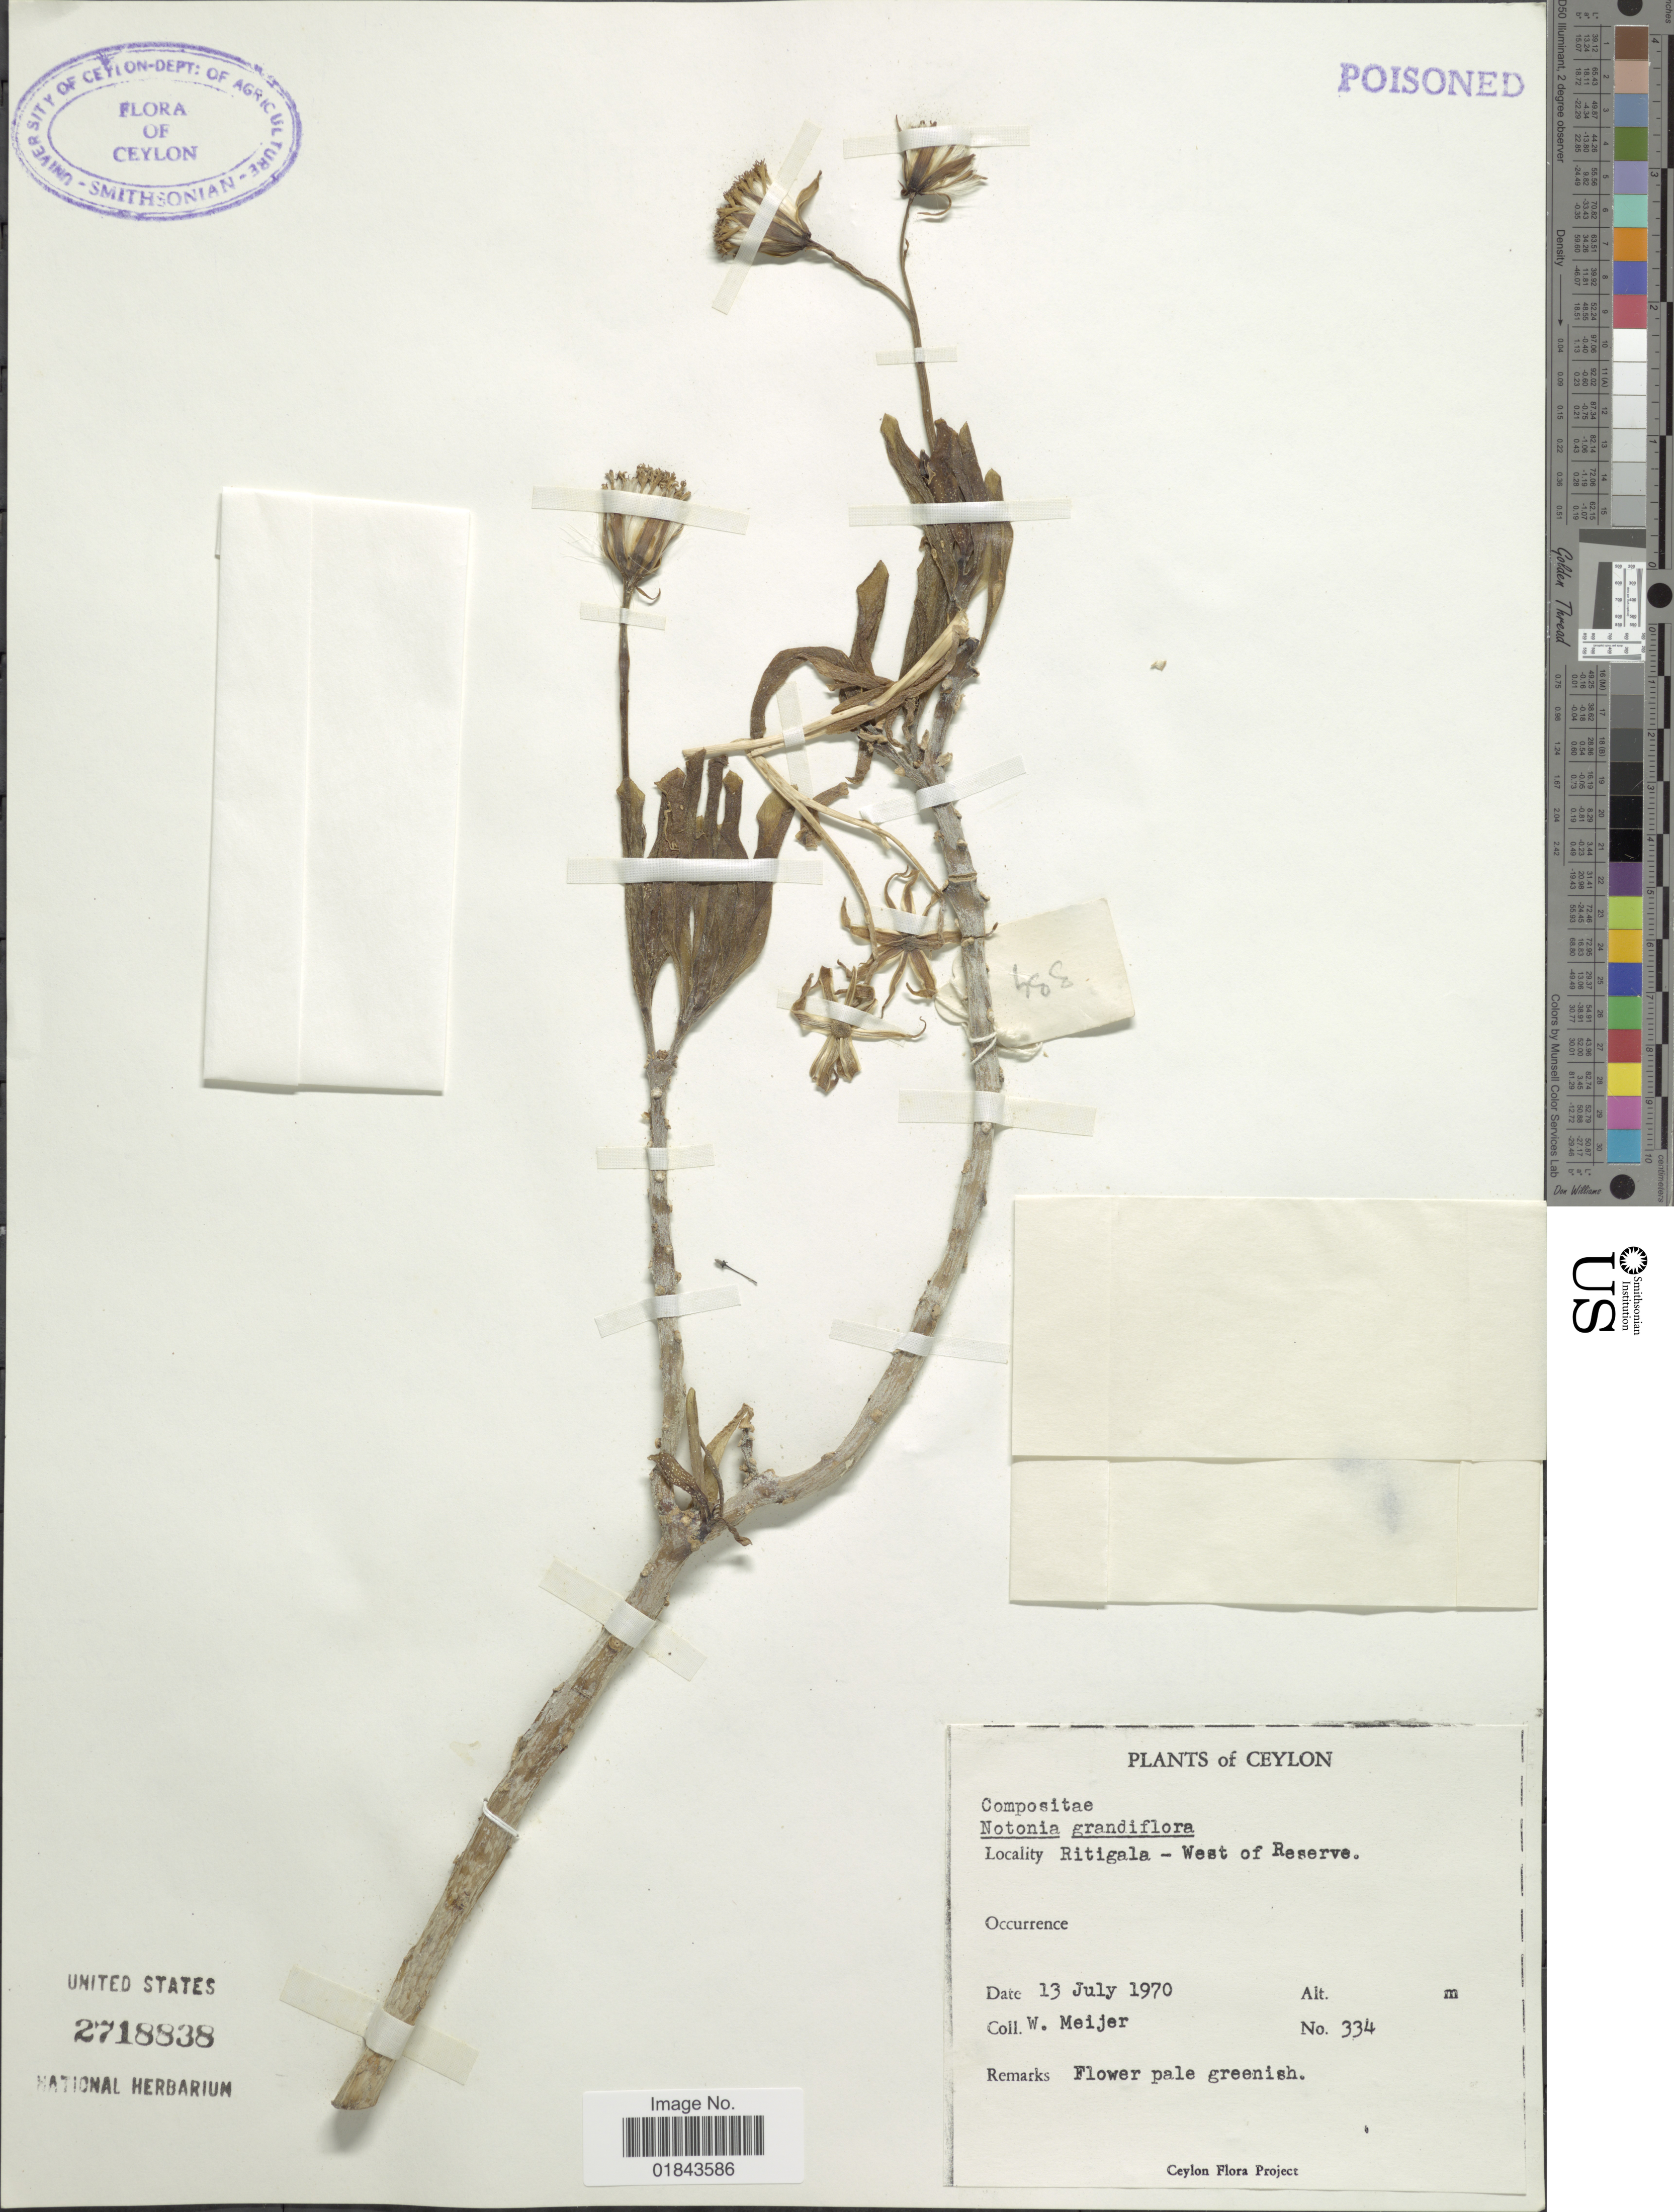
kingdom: Plantae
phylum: Tracheophyta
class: Magnoliopsida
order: Asterales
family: Asteraceae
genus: Notonia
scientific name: Notonia grandiflora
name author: DC.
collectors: W. Meijer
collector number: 334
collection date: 1970-07-13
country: Sri Lanka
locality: Ceylon, Ritigala, West of Reserve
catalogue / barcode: US 2718838